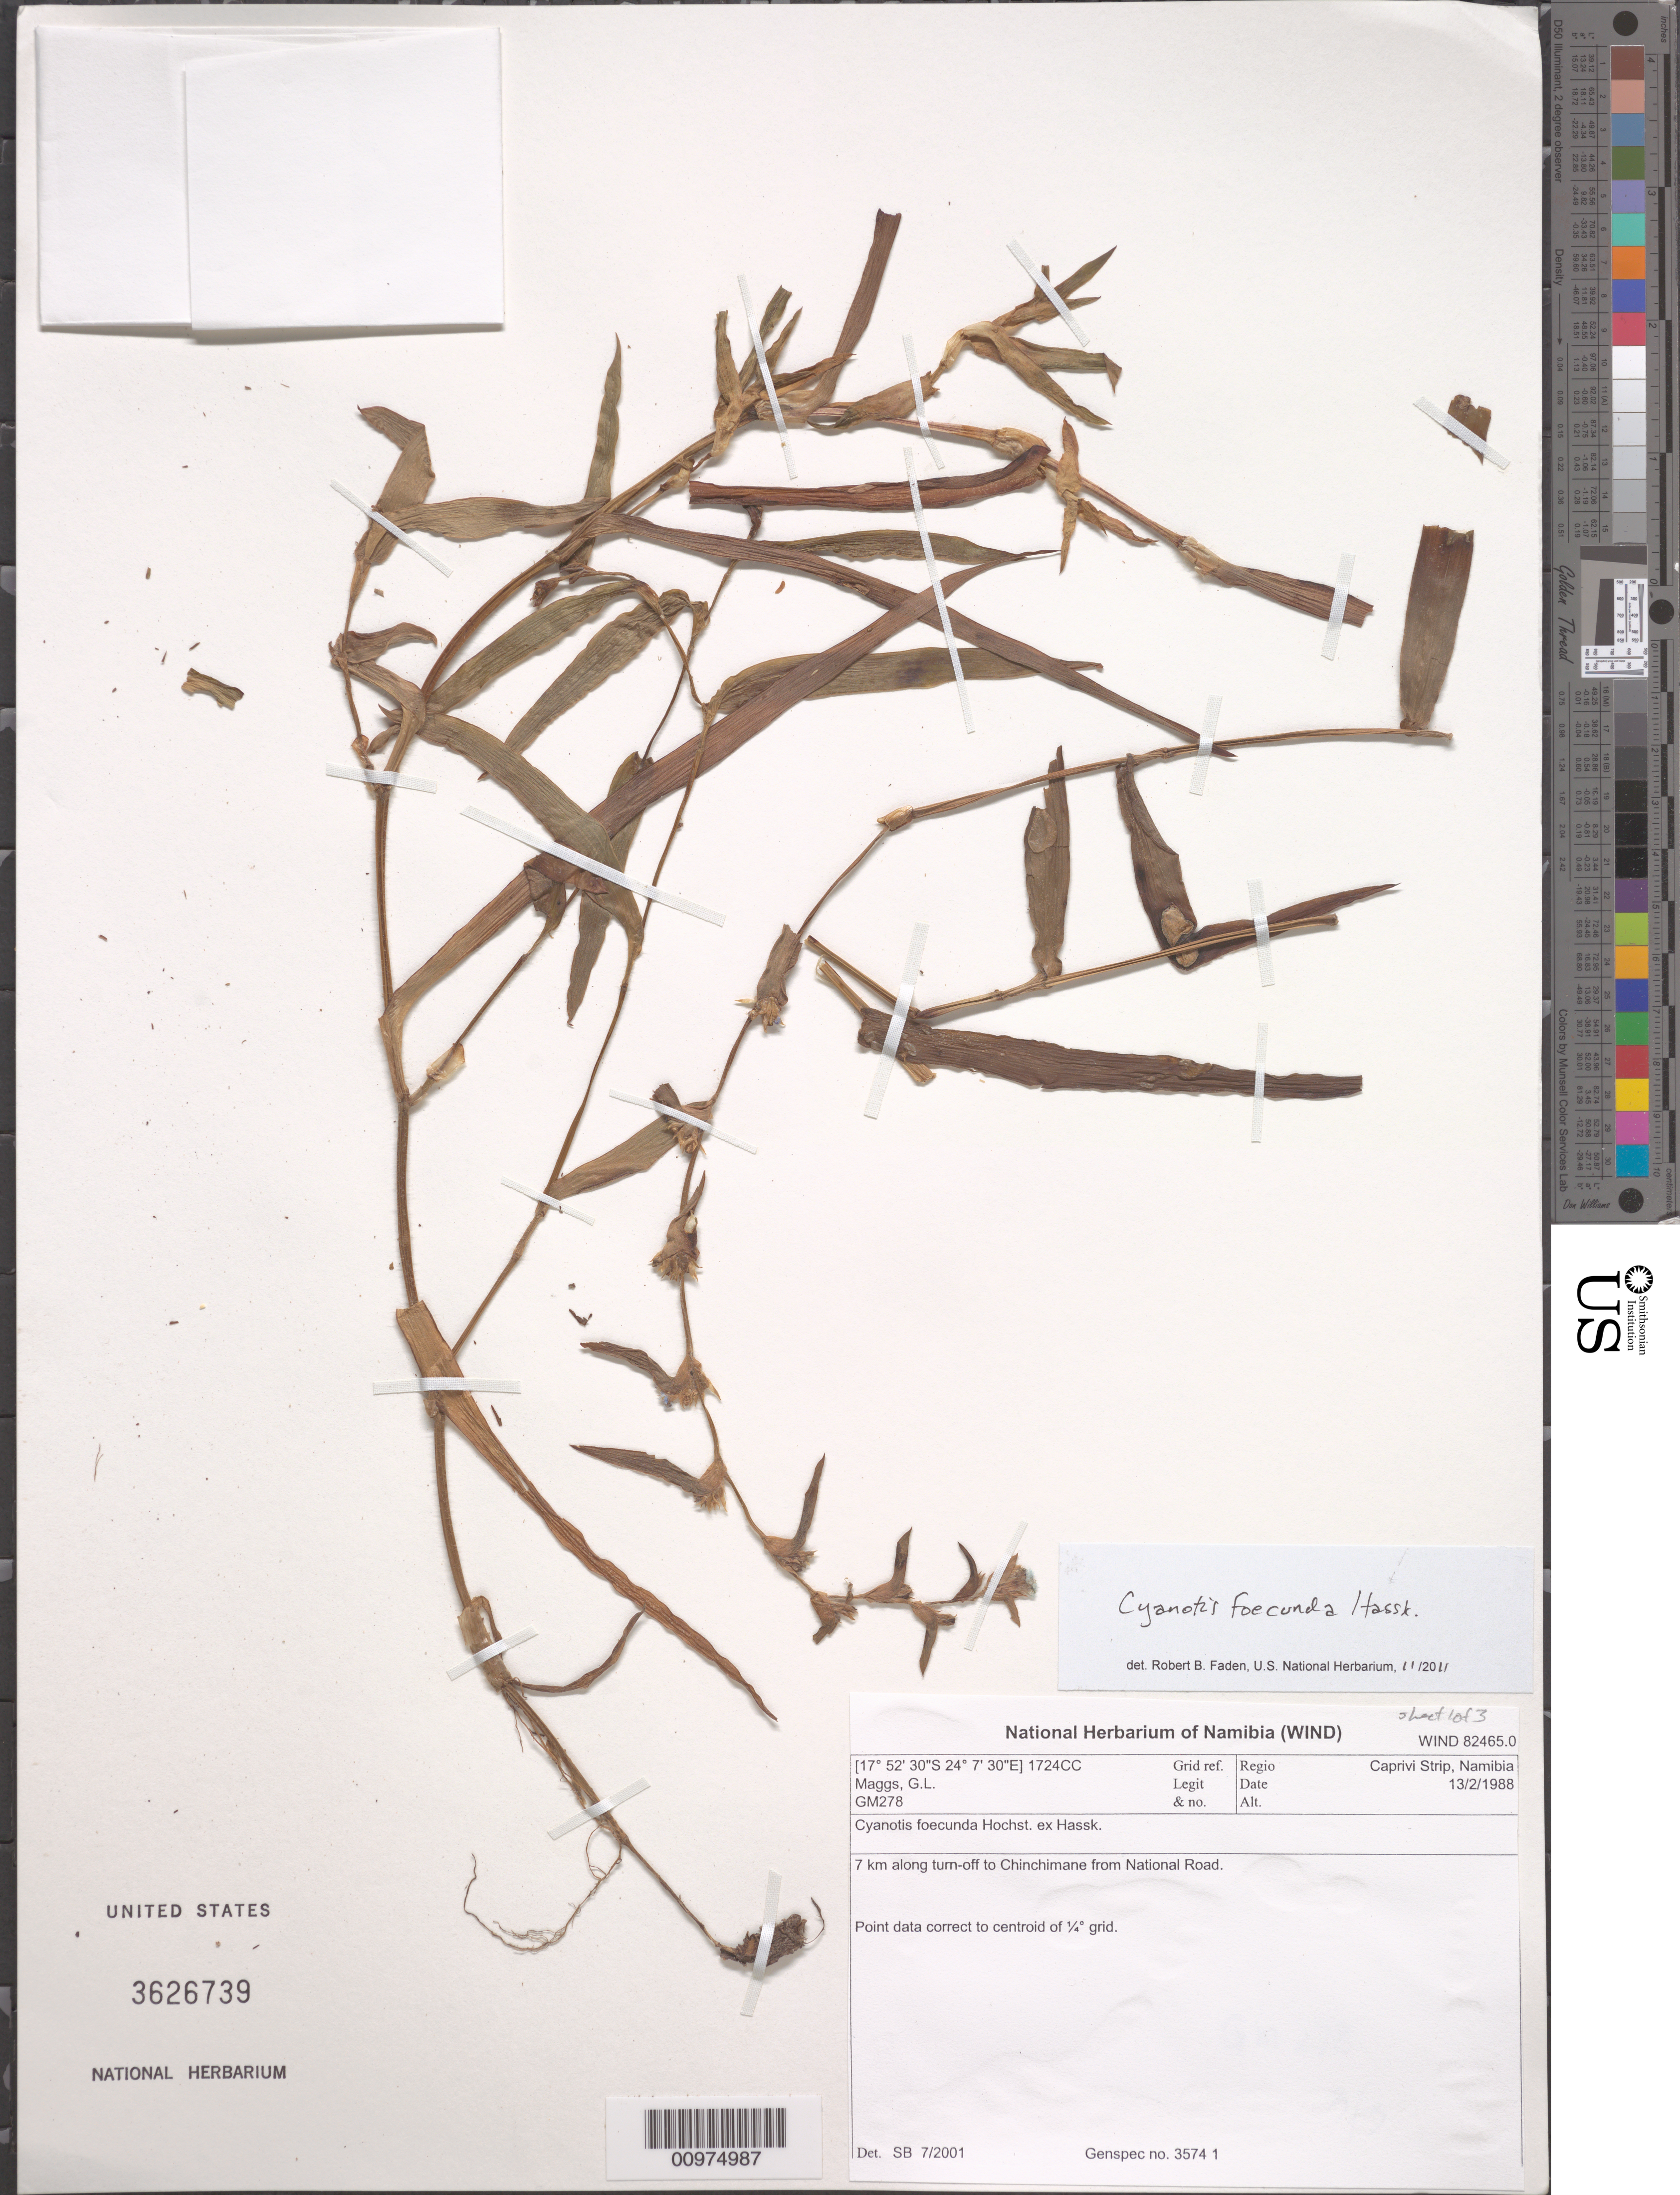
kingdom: Plantae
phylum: Tracheophyta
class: Liliopsida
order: Commelinales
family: Commelinaceae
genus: Cyanotis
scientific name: Cyanotis foecunda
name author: DC. ex Hassk.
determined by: Faden, Robert B., (US), Smithsonian Institution - National Museum of Natural History (UNITED STATES)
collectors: G. L. Maggs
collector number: GM278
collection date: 1988-02-13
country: Namibia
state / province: Caprivi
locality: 7 km along turn-off to Chinchimane from National Road.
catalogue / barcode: US 3626739